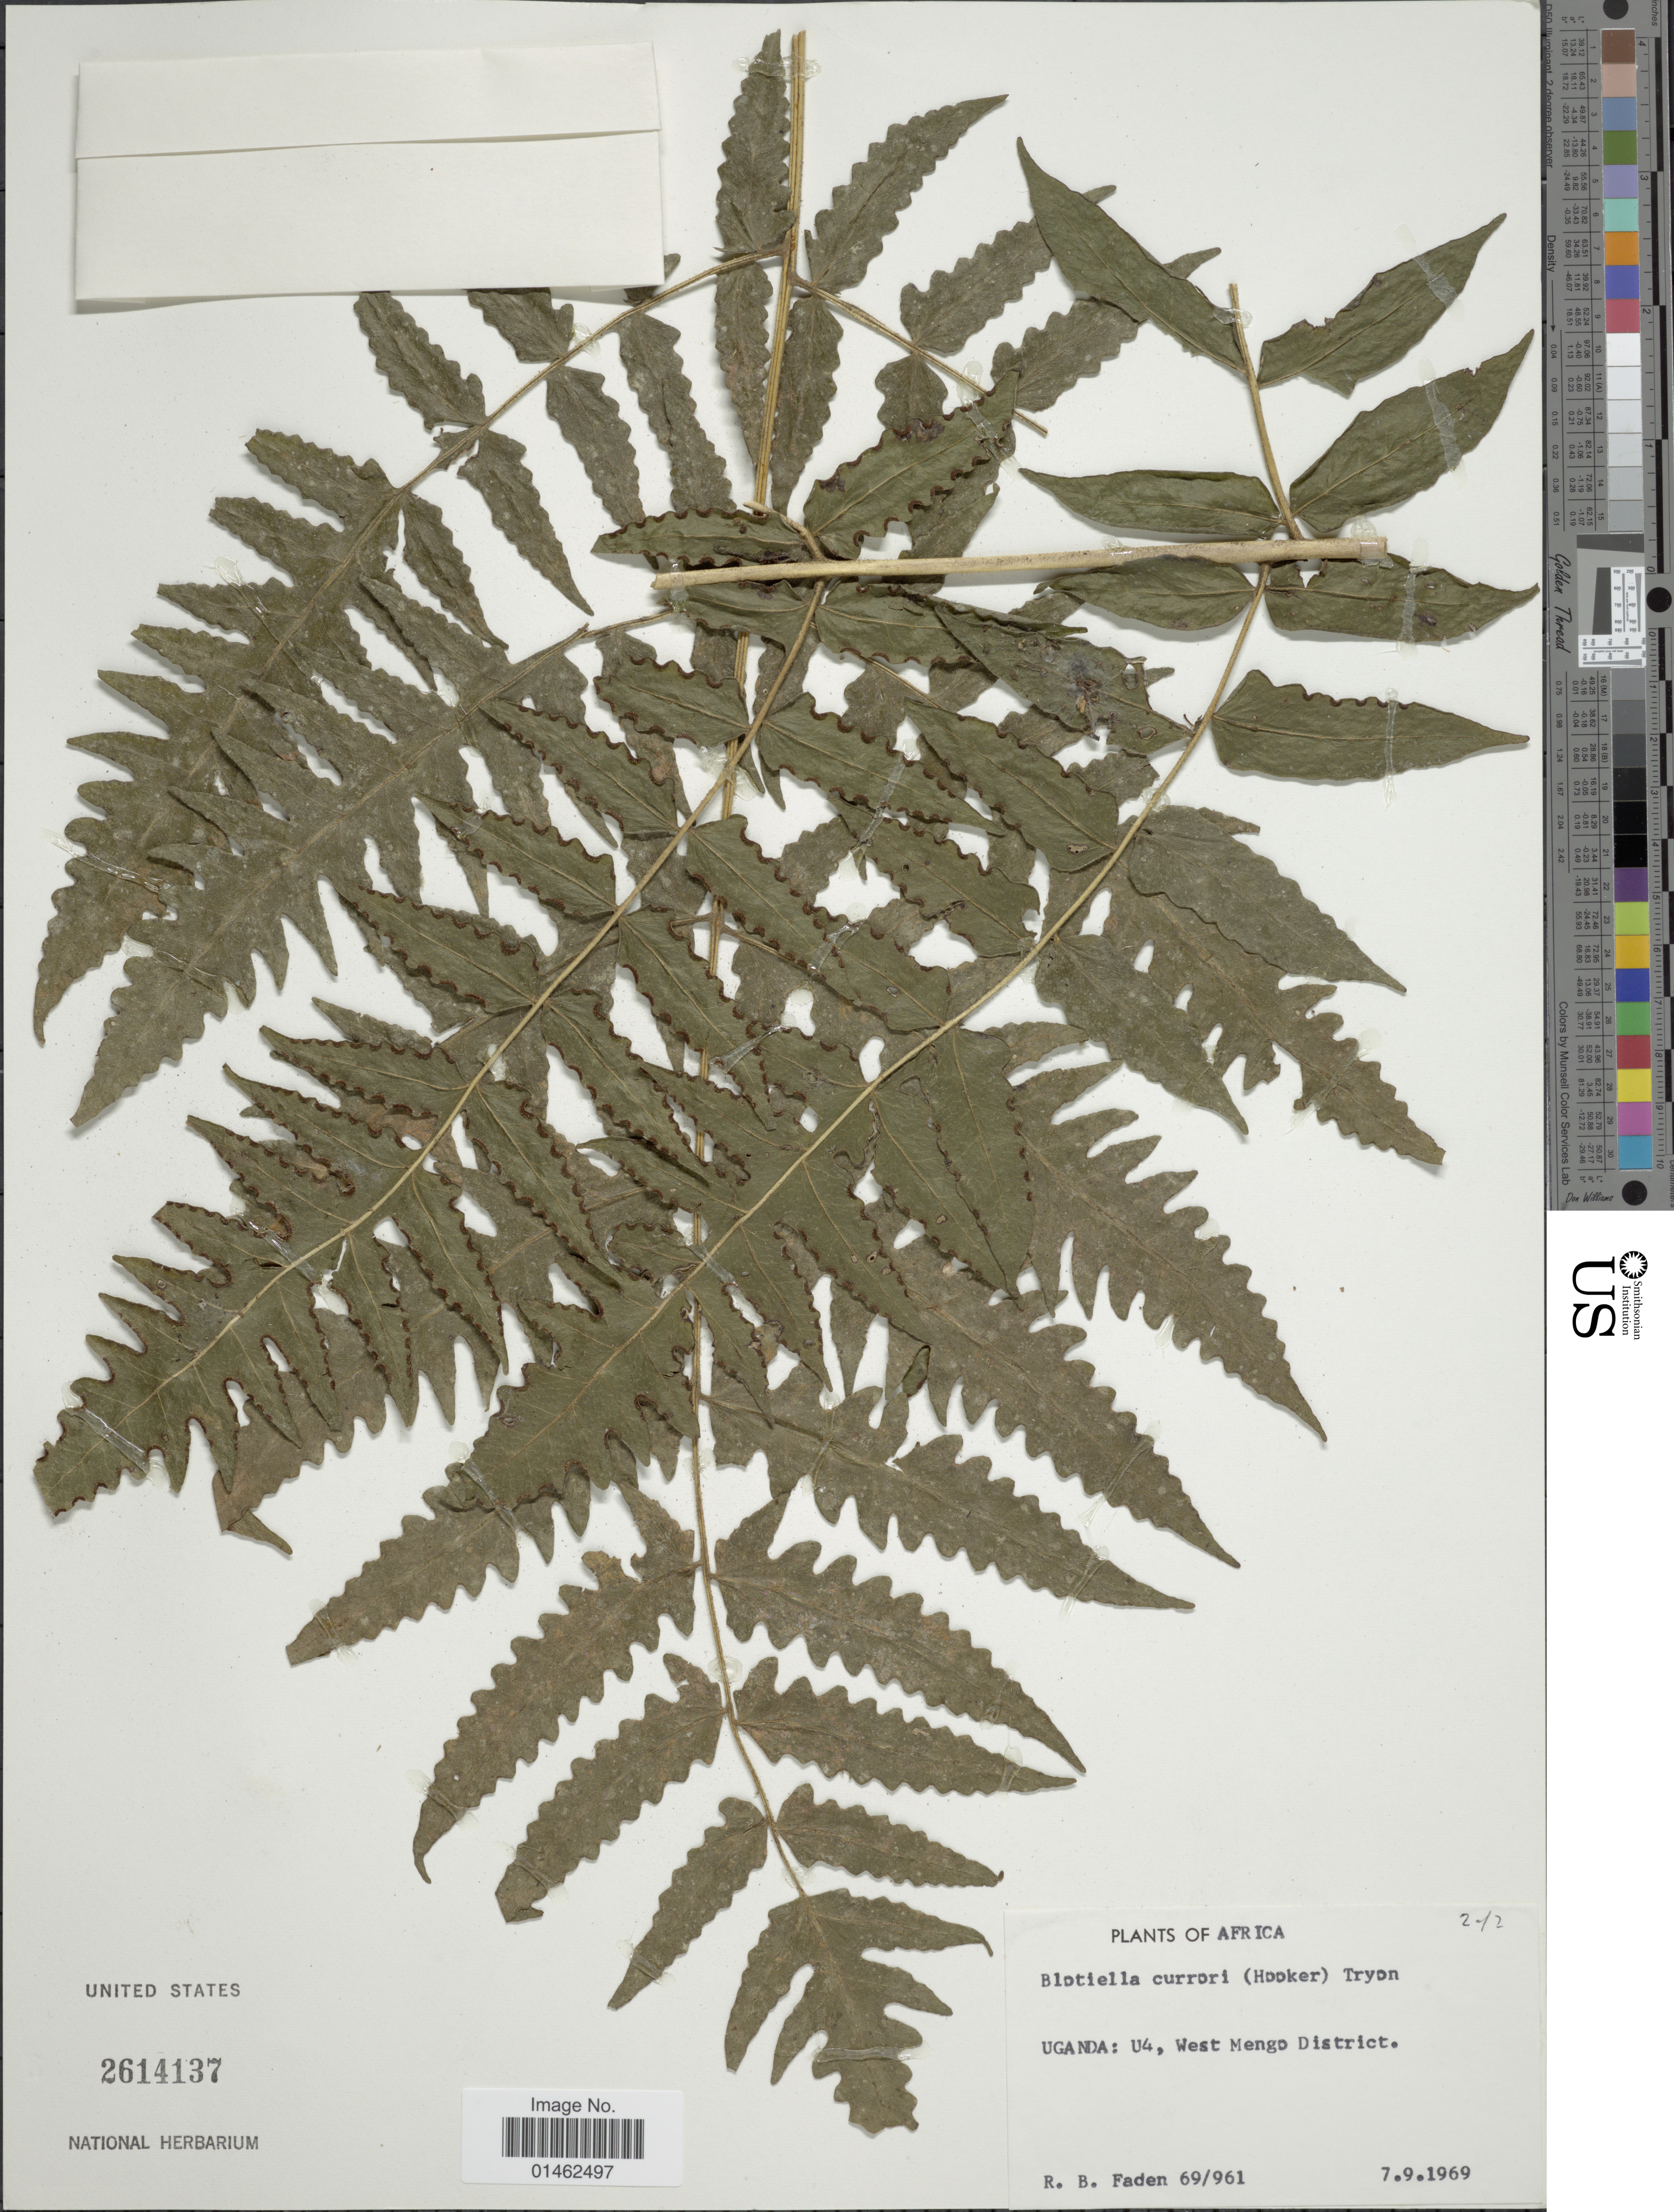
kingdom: Plantae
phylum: Tracheophyta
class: Polypodiopsida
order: Polypodiales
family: Dennstaedtiaceae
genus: Blotiella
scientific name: Blotiella currorii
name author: Hook.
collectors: R. B. Faden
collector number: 69/961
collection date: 1969-09-07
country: Uganda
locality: Africa, U4, West Mengo District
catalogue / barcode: US 2614137